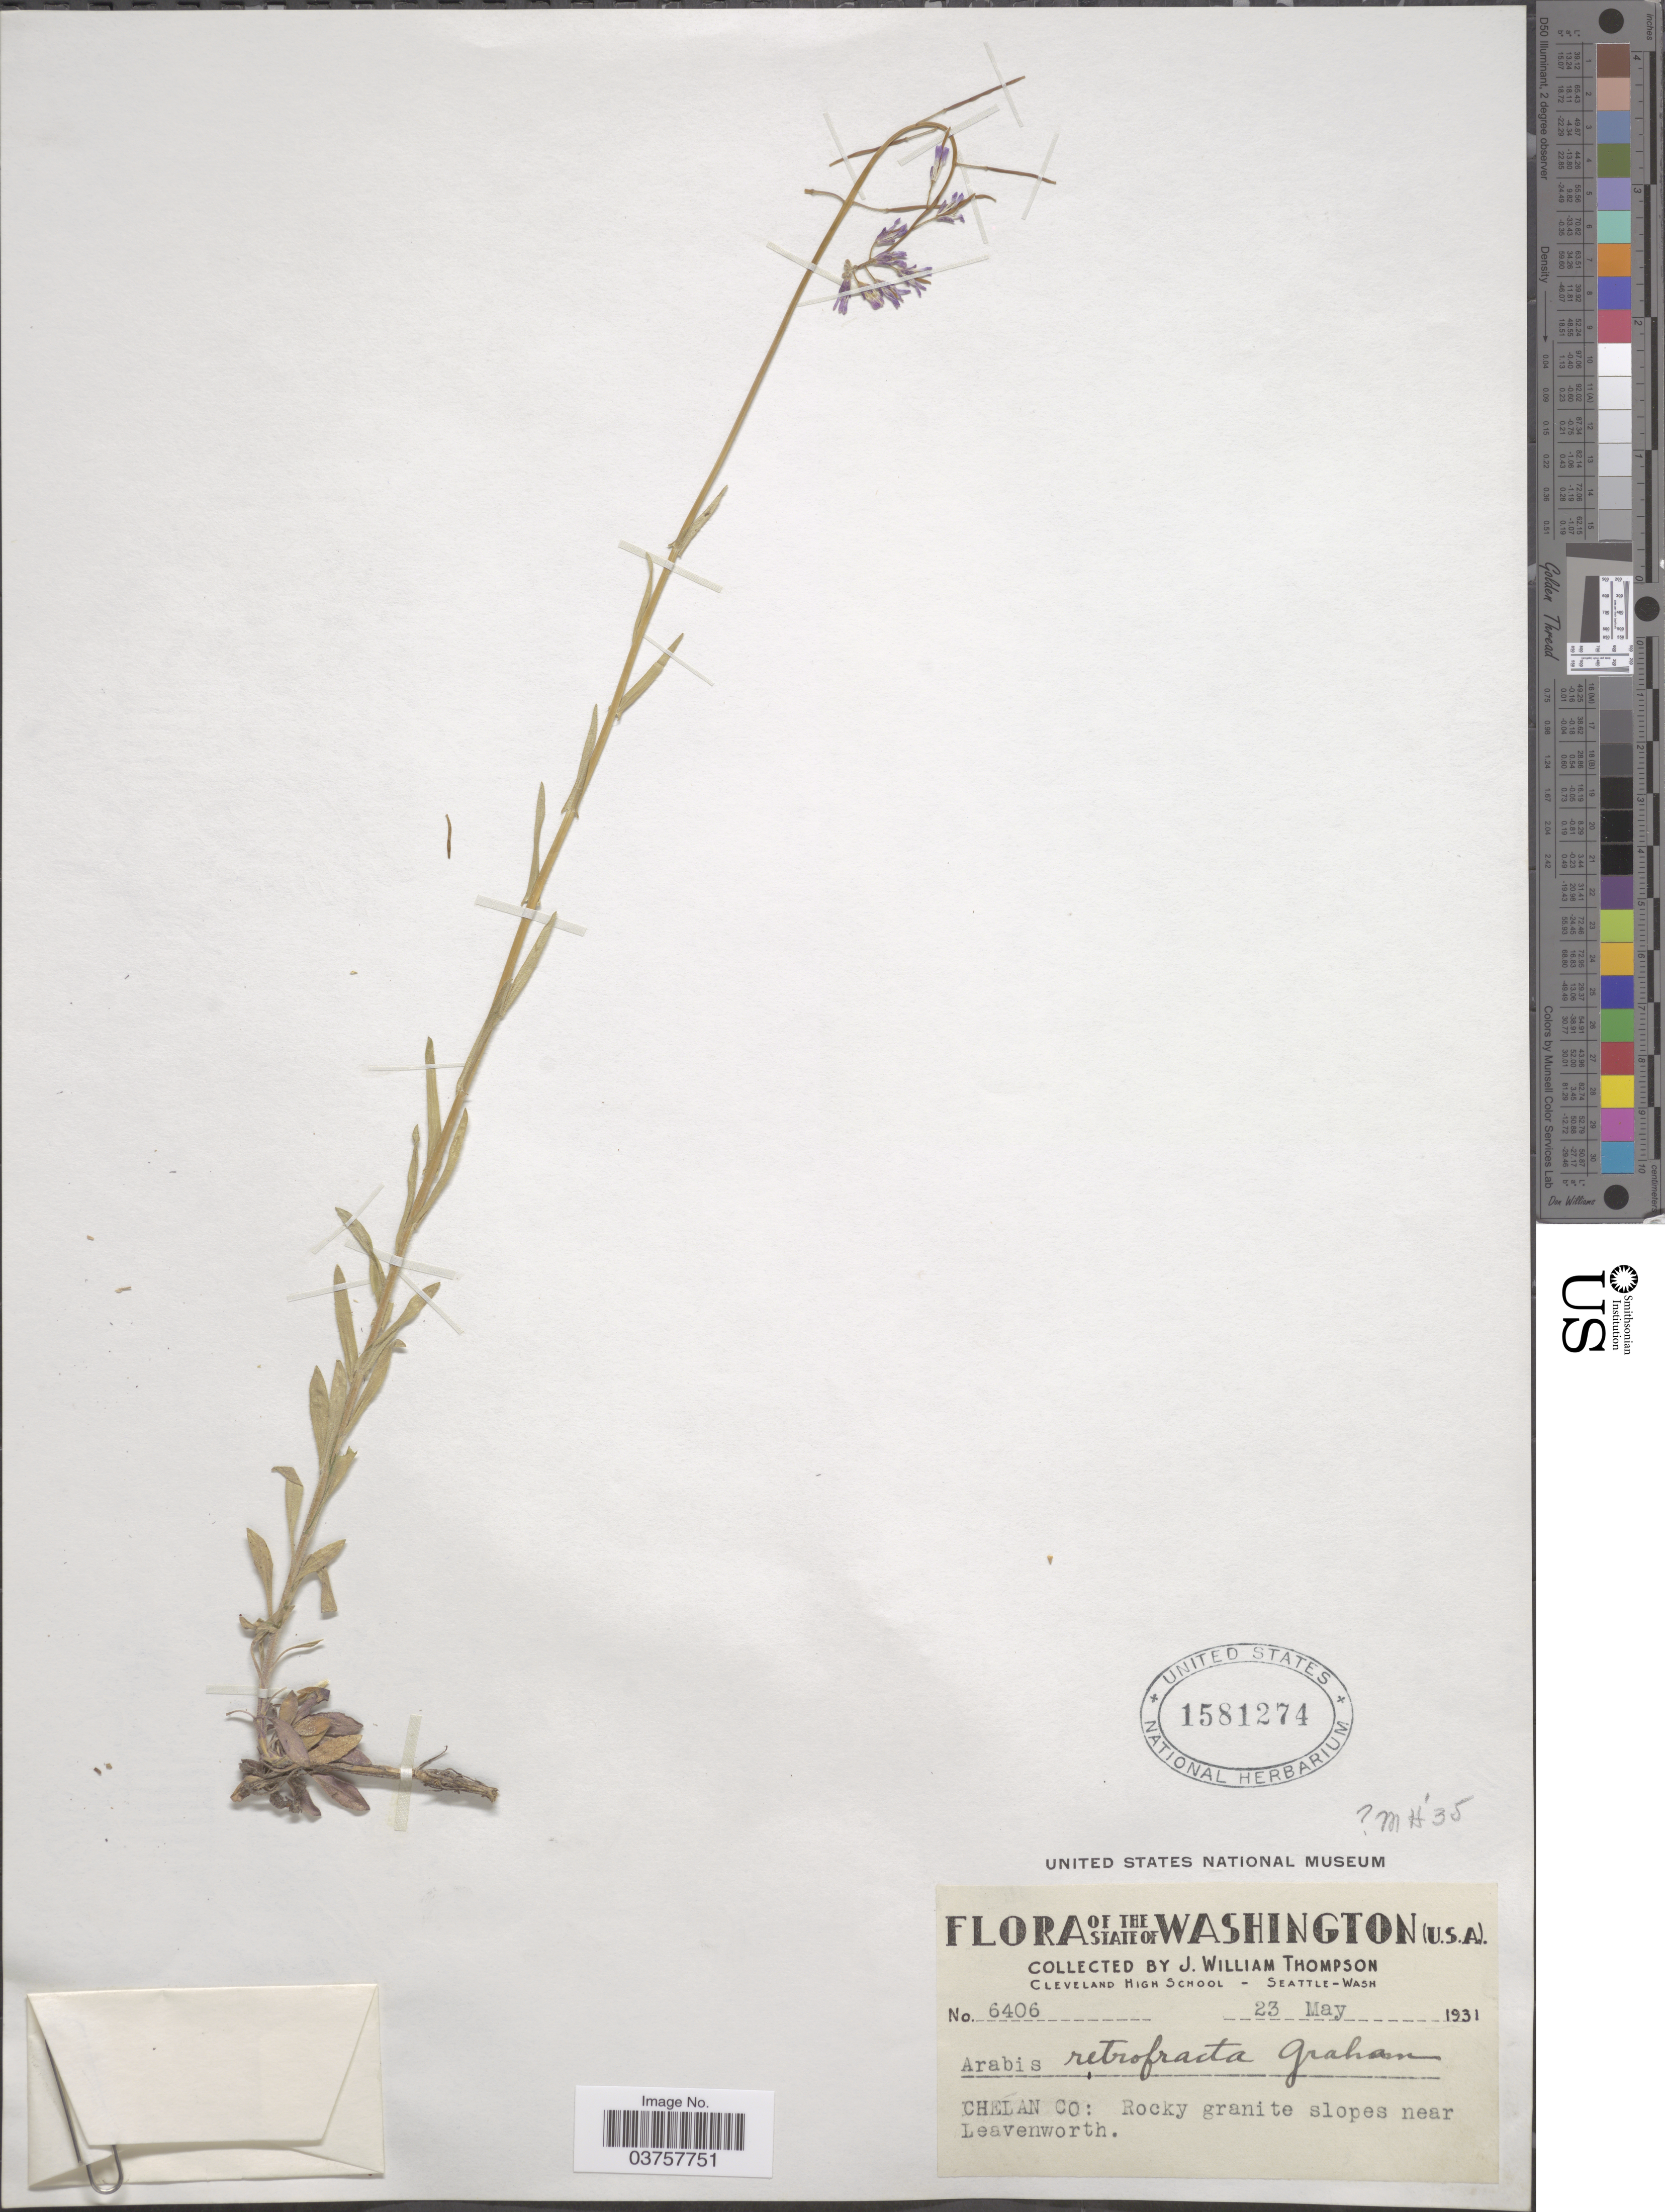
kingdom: Plantae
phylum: Tracheophyta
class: Magnoliopsida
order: Brassicales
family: Brassicaceae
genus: Arabis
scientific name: Arabis holboellii var. retrofracta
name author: Rydb.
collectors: J. W. Thompson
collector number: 6406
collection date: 1931-05-23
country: United States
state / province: Washington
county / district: Chelan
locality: Chelan Co: Rocky granite slopes near Leavenworth.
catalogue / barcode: US 1581274